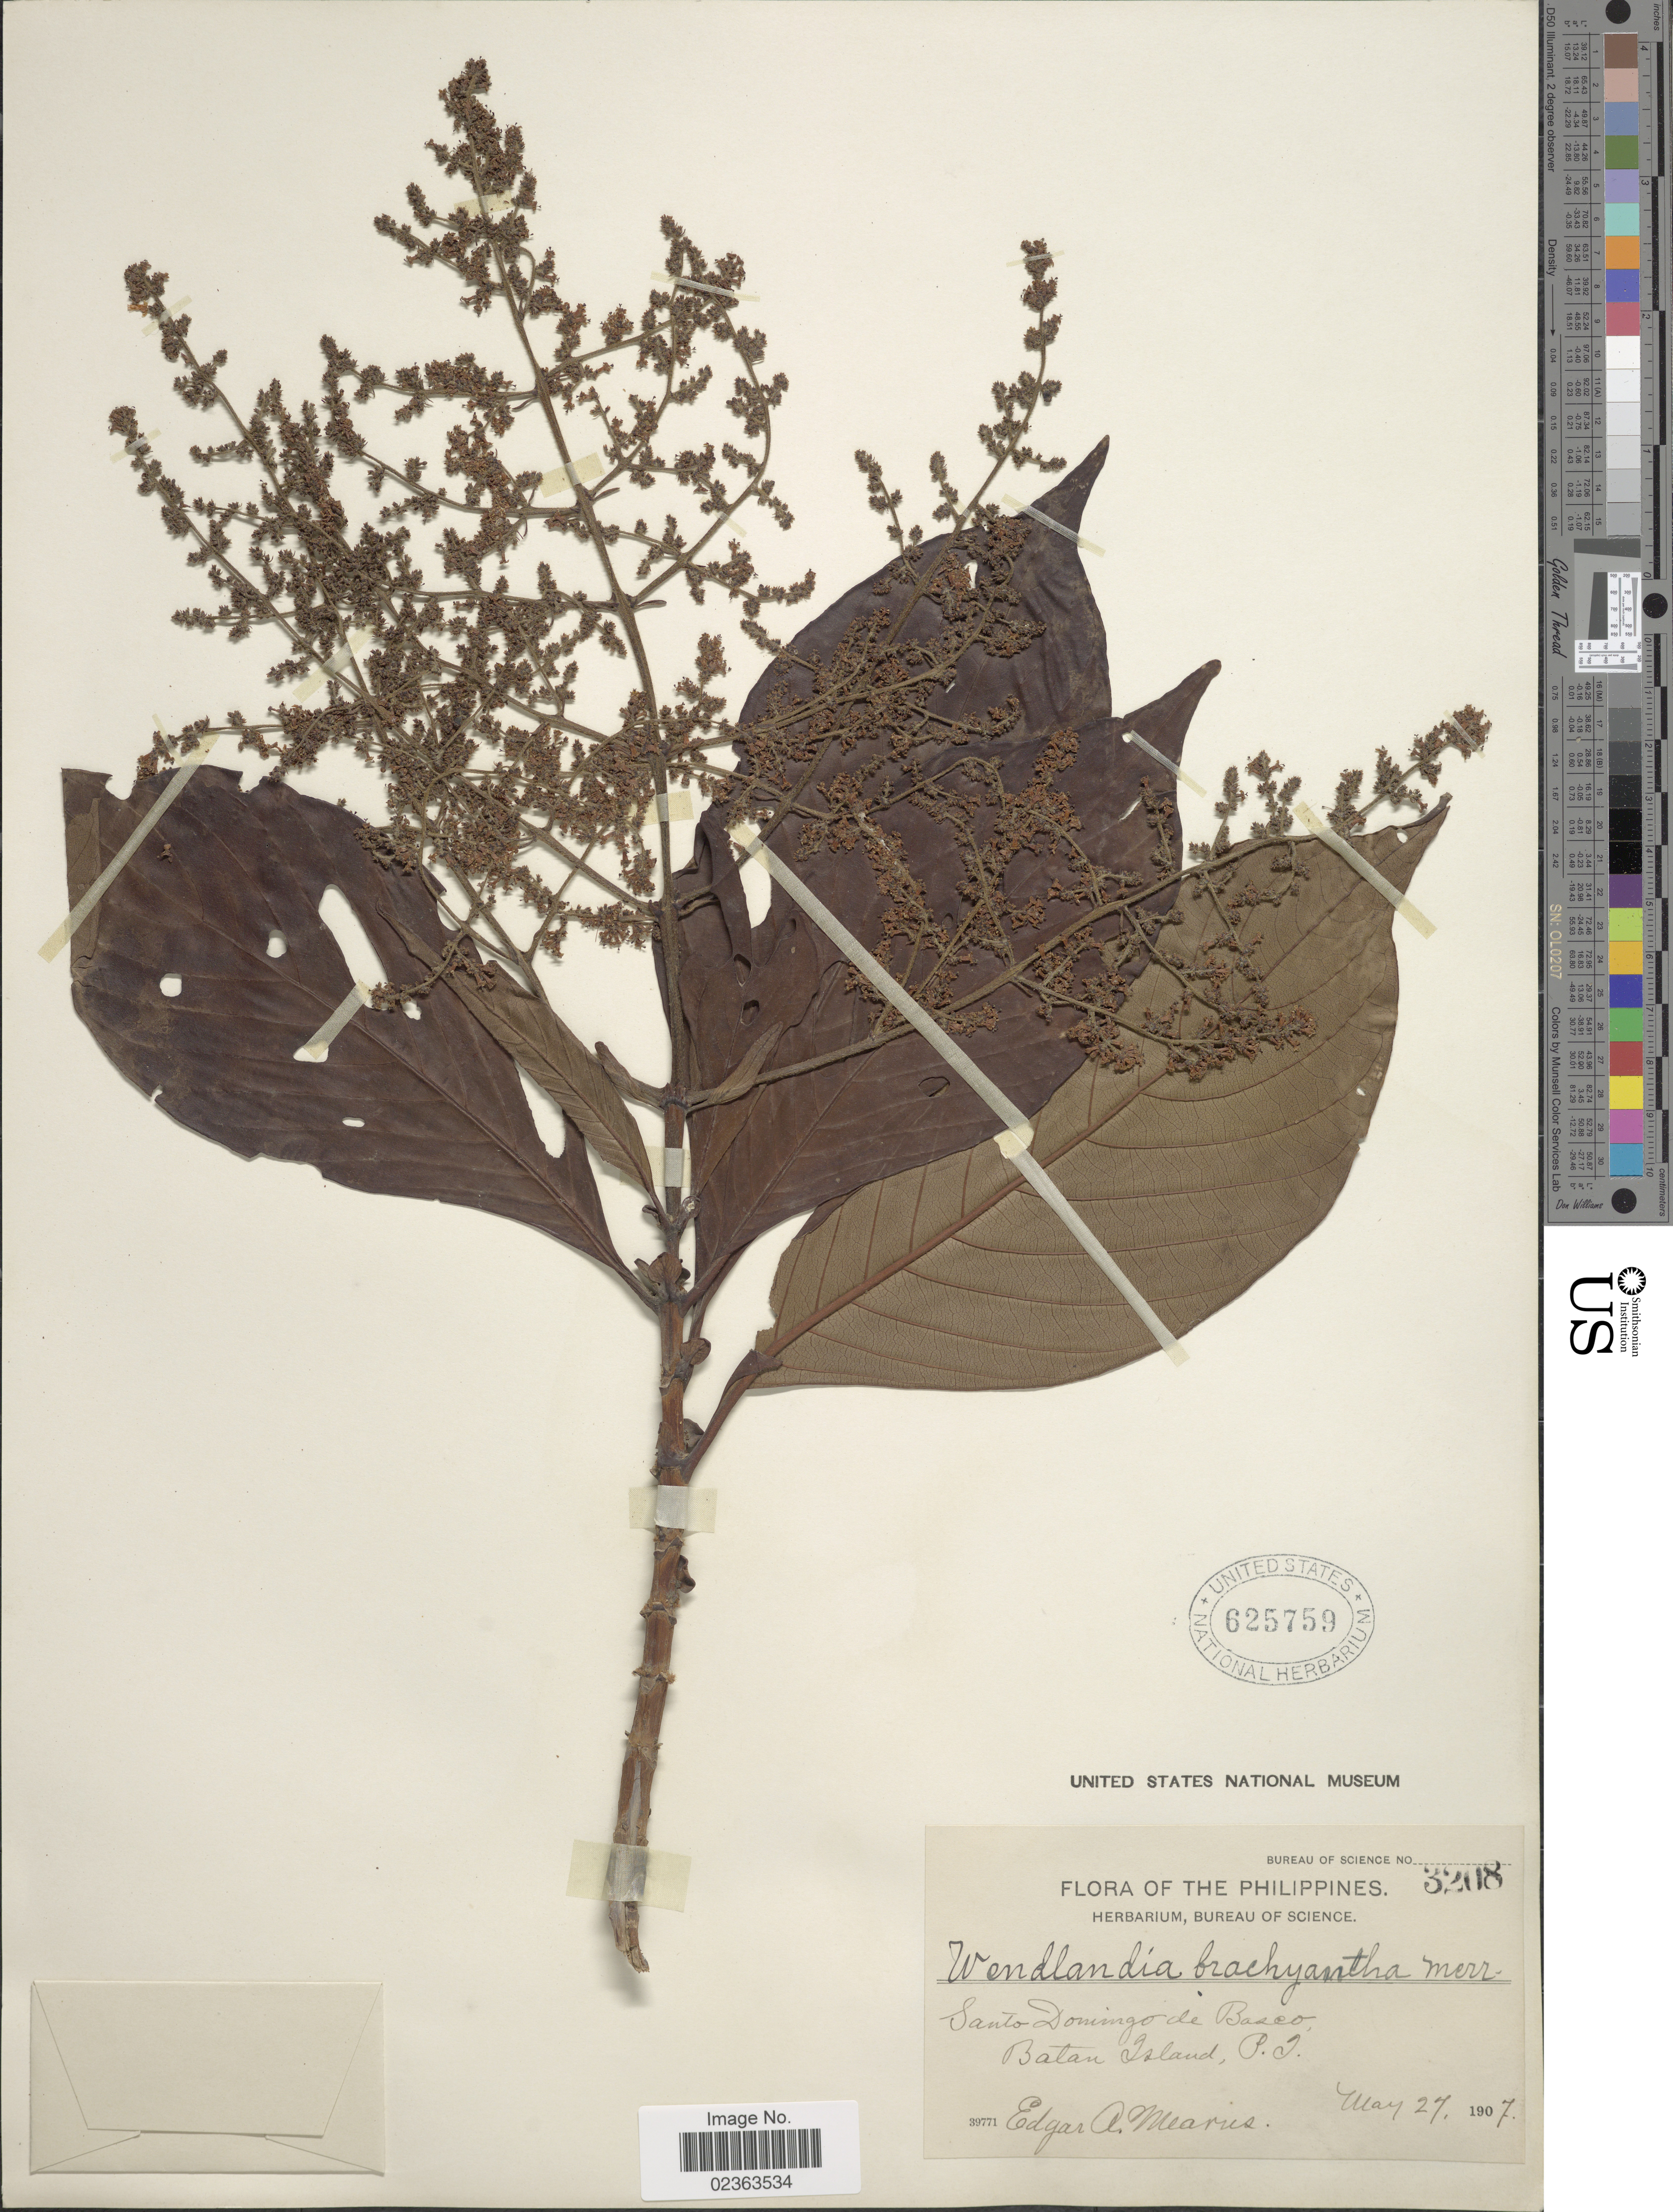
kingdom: Plantae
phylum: Tracheophyta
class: Magnoliopsida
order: Gentianales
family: Rubiaceae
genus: Wendlandia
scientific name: Wendlandia brachyantha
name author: Merr.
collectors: E. A. Mearns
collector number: Bureau of Science 3208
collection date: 1907-05-27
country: Philippines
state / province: Cagayan Valley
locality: Santo Domingo de Basco, Batan Island, P. I.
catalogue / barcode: US 625759